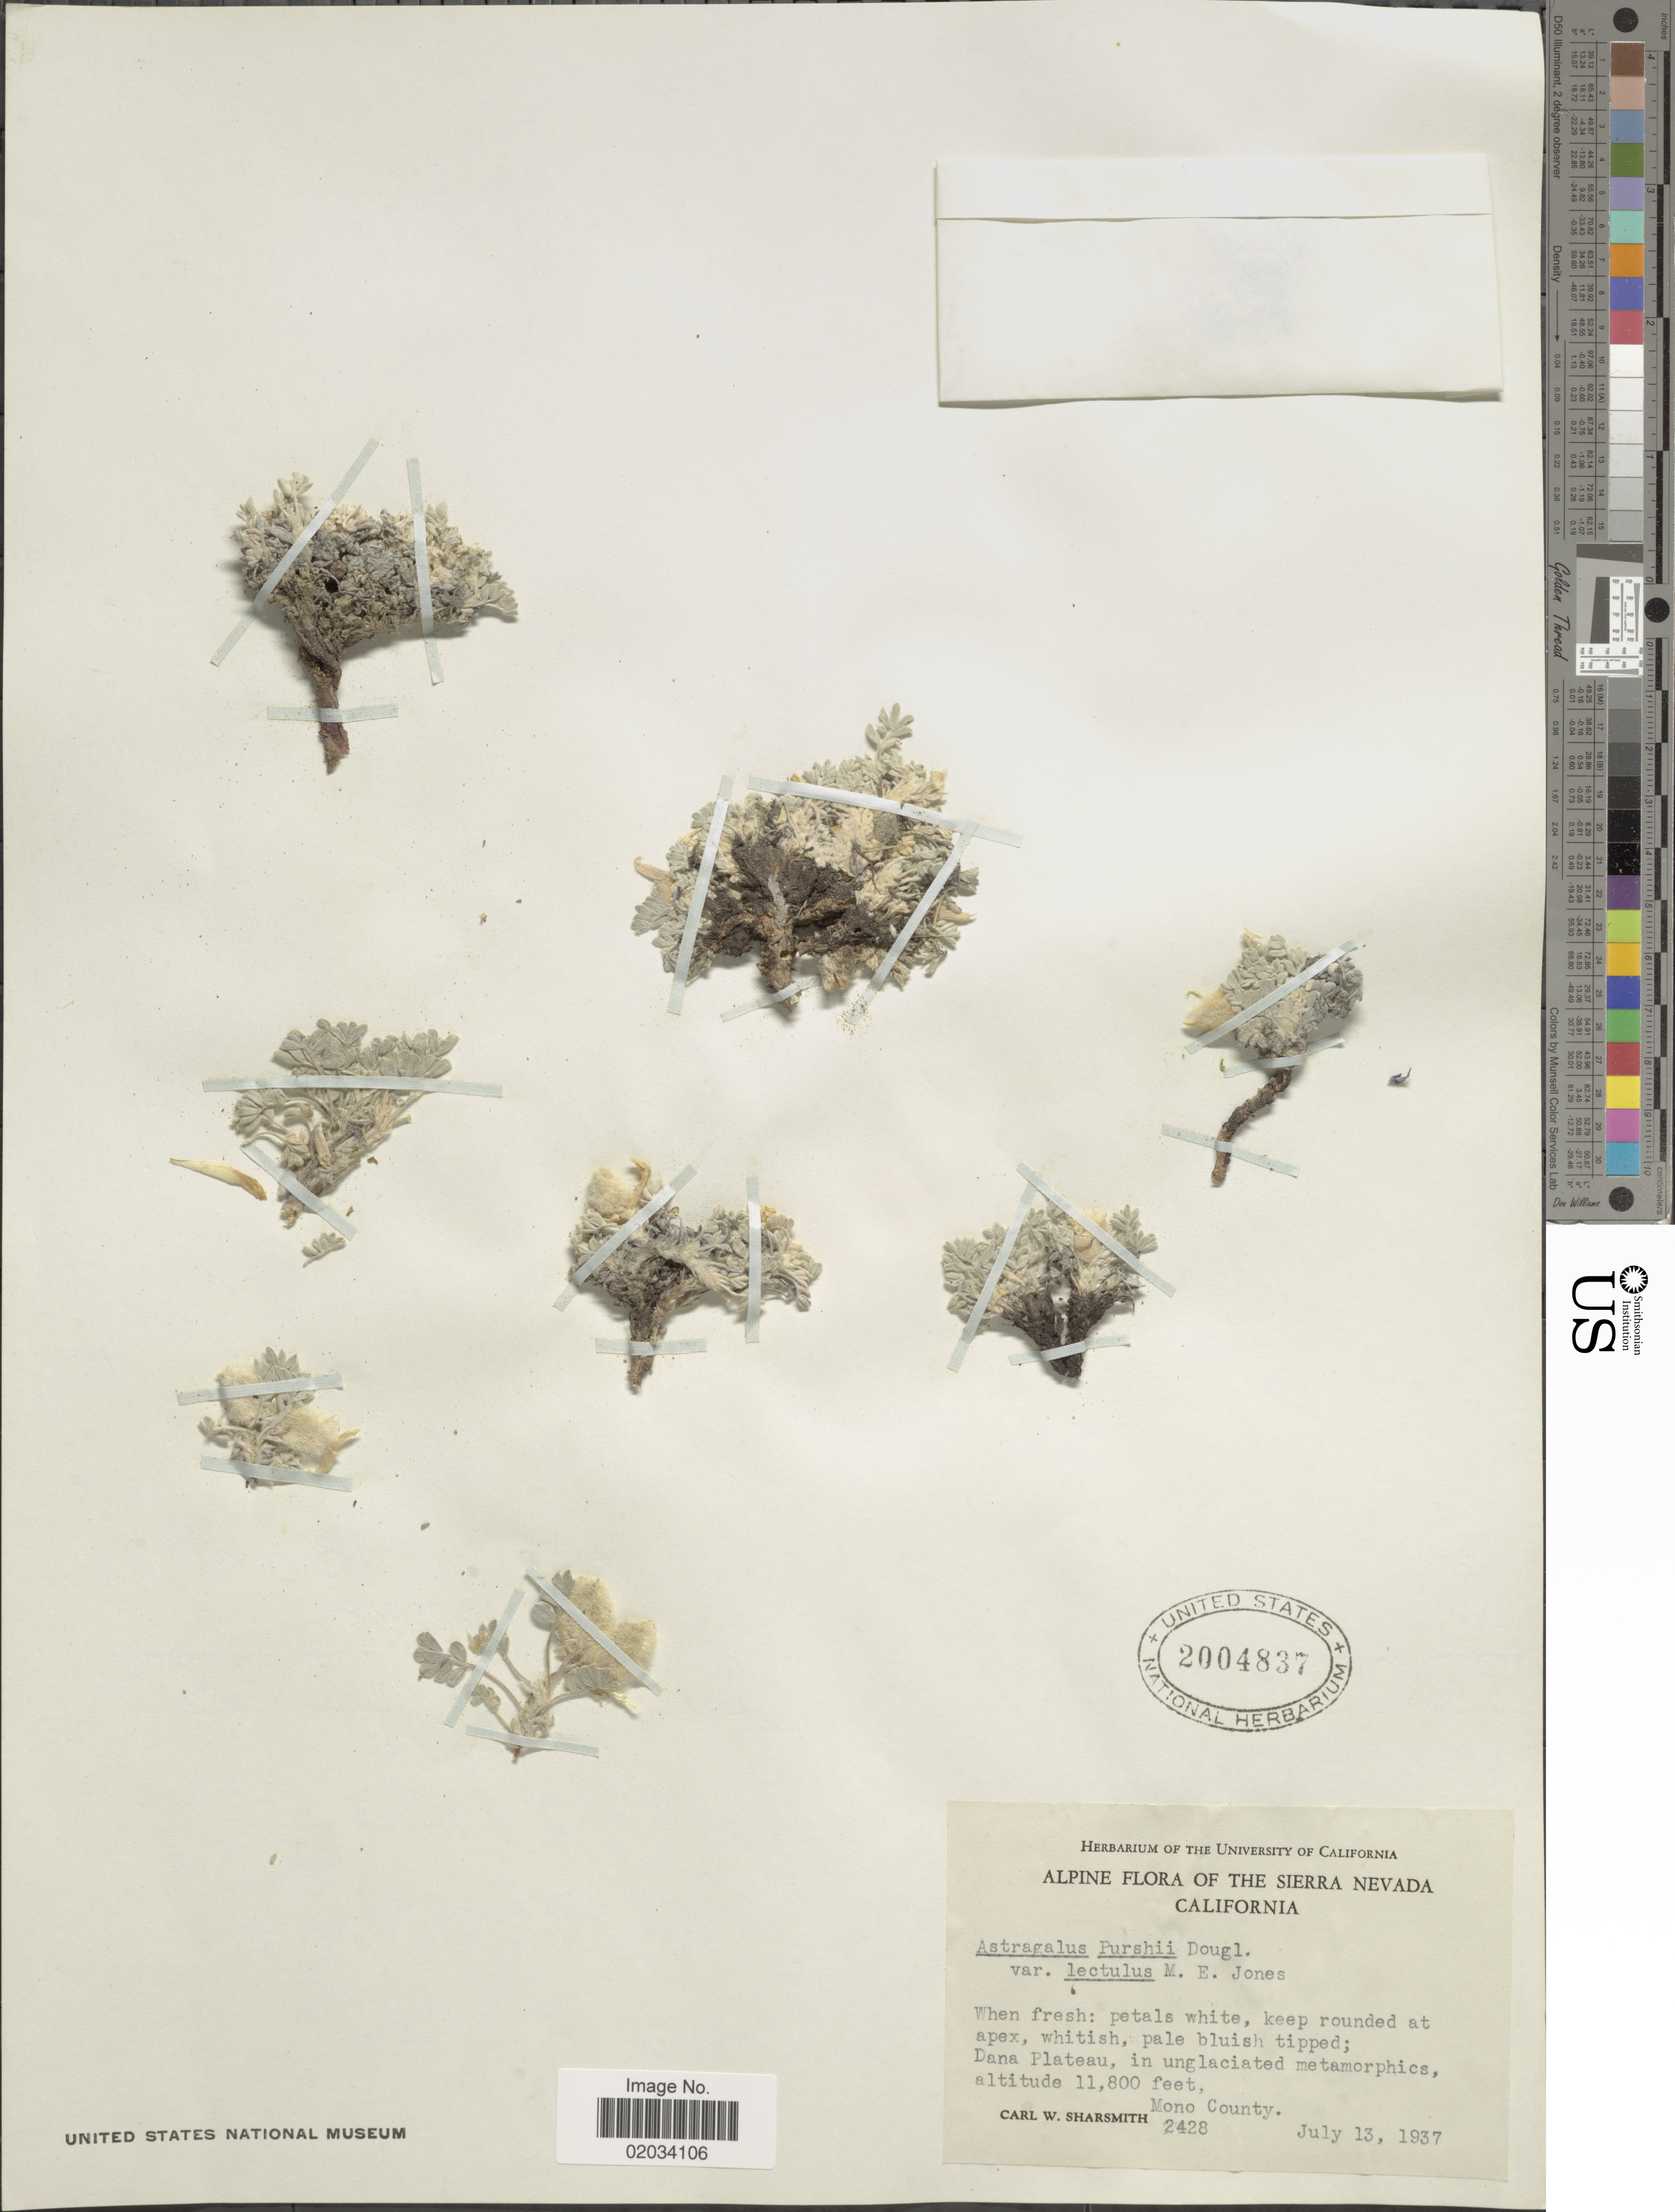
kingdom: Plantae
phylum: Tracheophyta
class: Magnoliopsida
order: Fabales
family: Fabaceae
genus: Astragalus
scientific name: Astragalus purshii var. lectulus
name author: (S. Watson) M.E. Jones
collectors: C. Sharsmith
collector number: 2428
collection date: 1937-07-13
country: United States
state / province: California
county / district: Mono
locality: The Sierra Nevada, California, Dana Plateau, Mono County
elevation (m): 3597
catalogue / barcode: US 2004837